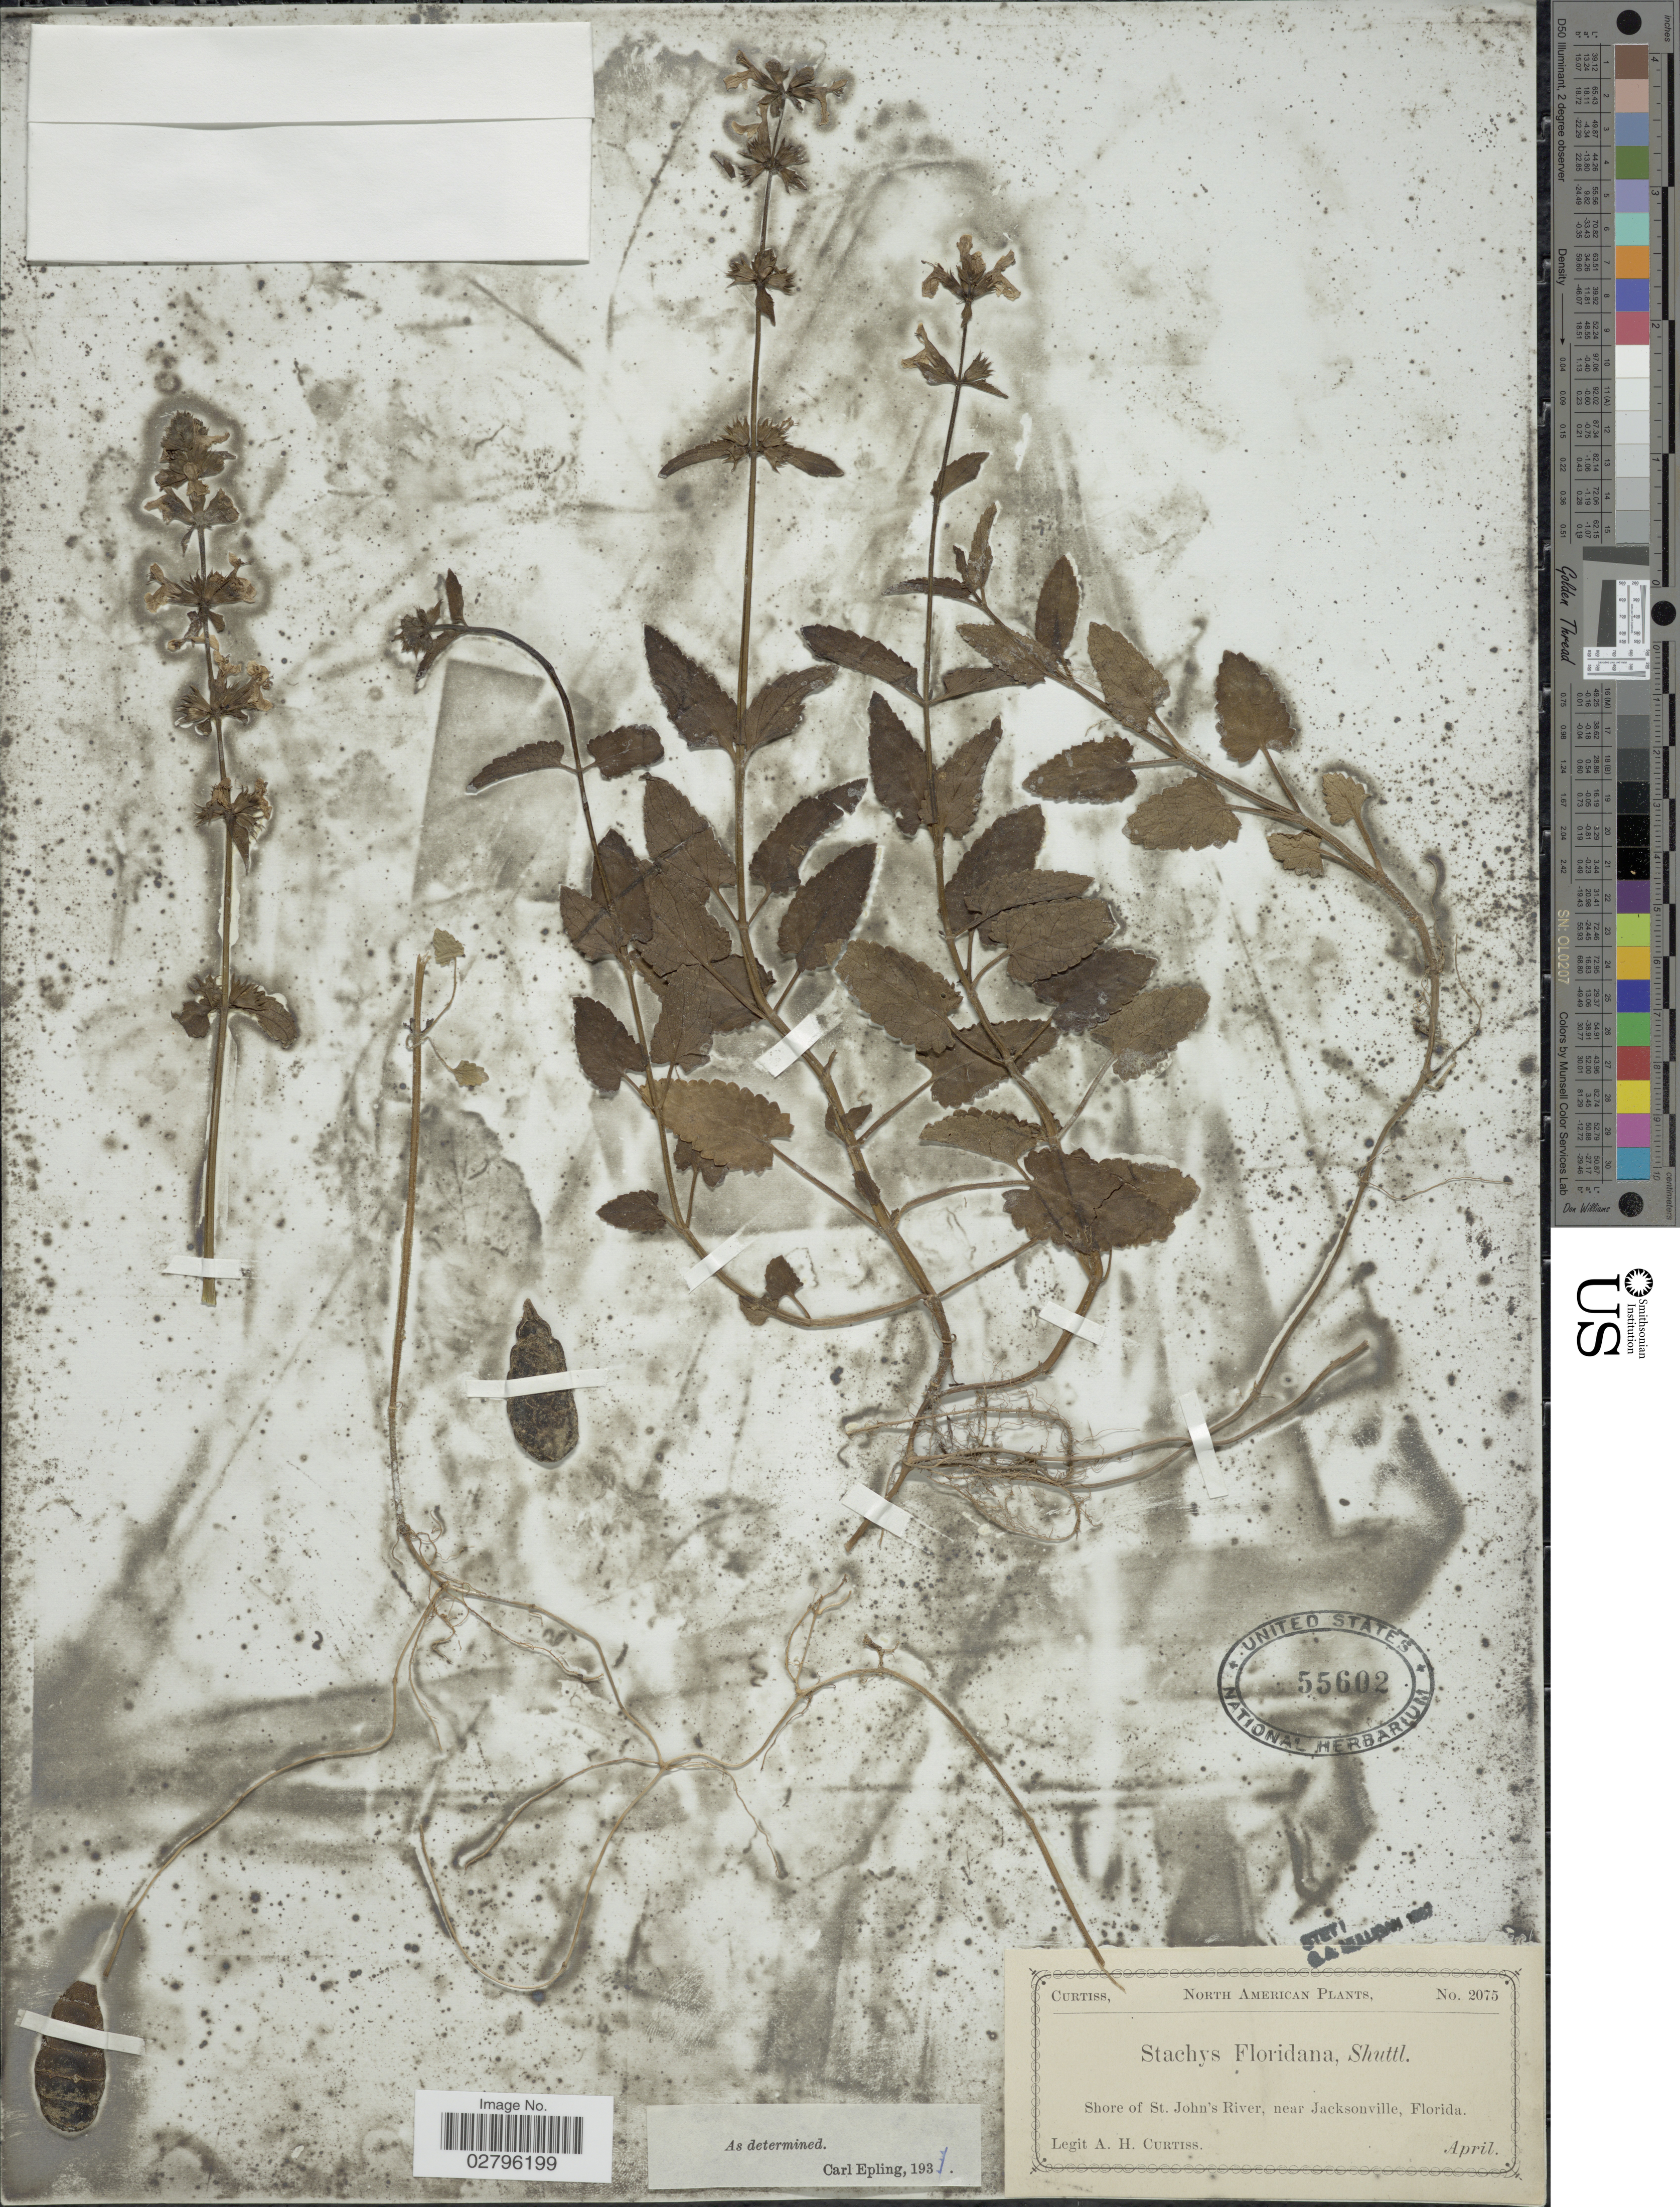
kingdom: Plantae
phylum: Tracheophyta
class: Magnoliopsida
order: Lamiales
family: Lamiaceae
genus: Stachys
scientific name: Stachys floridana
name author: Shuttlew. ex Benth.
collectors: A. H. Curtiss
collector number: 2075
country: United States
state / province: Florida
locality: Shore of St. John's River, near Jacksonville, Florida.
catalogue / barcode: US 55602